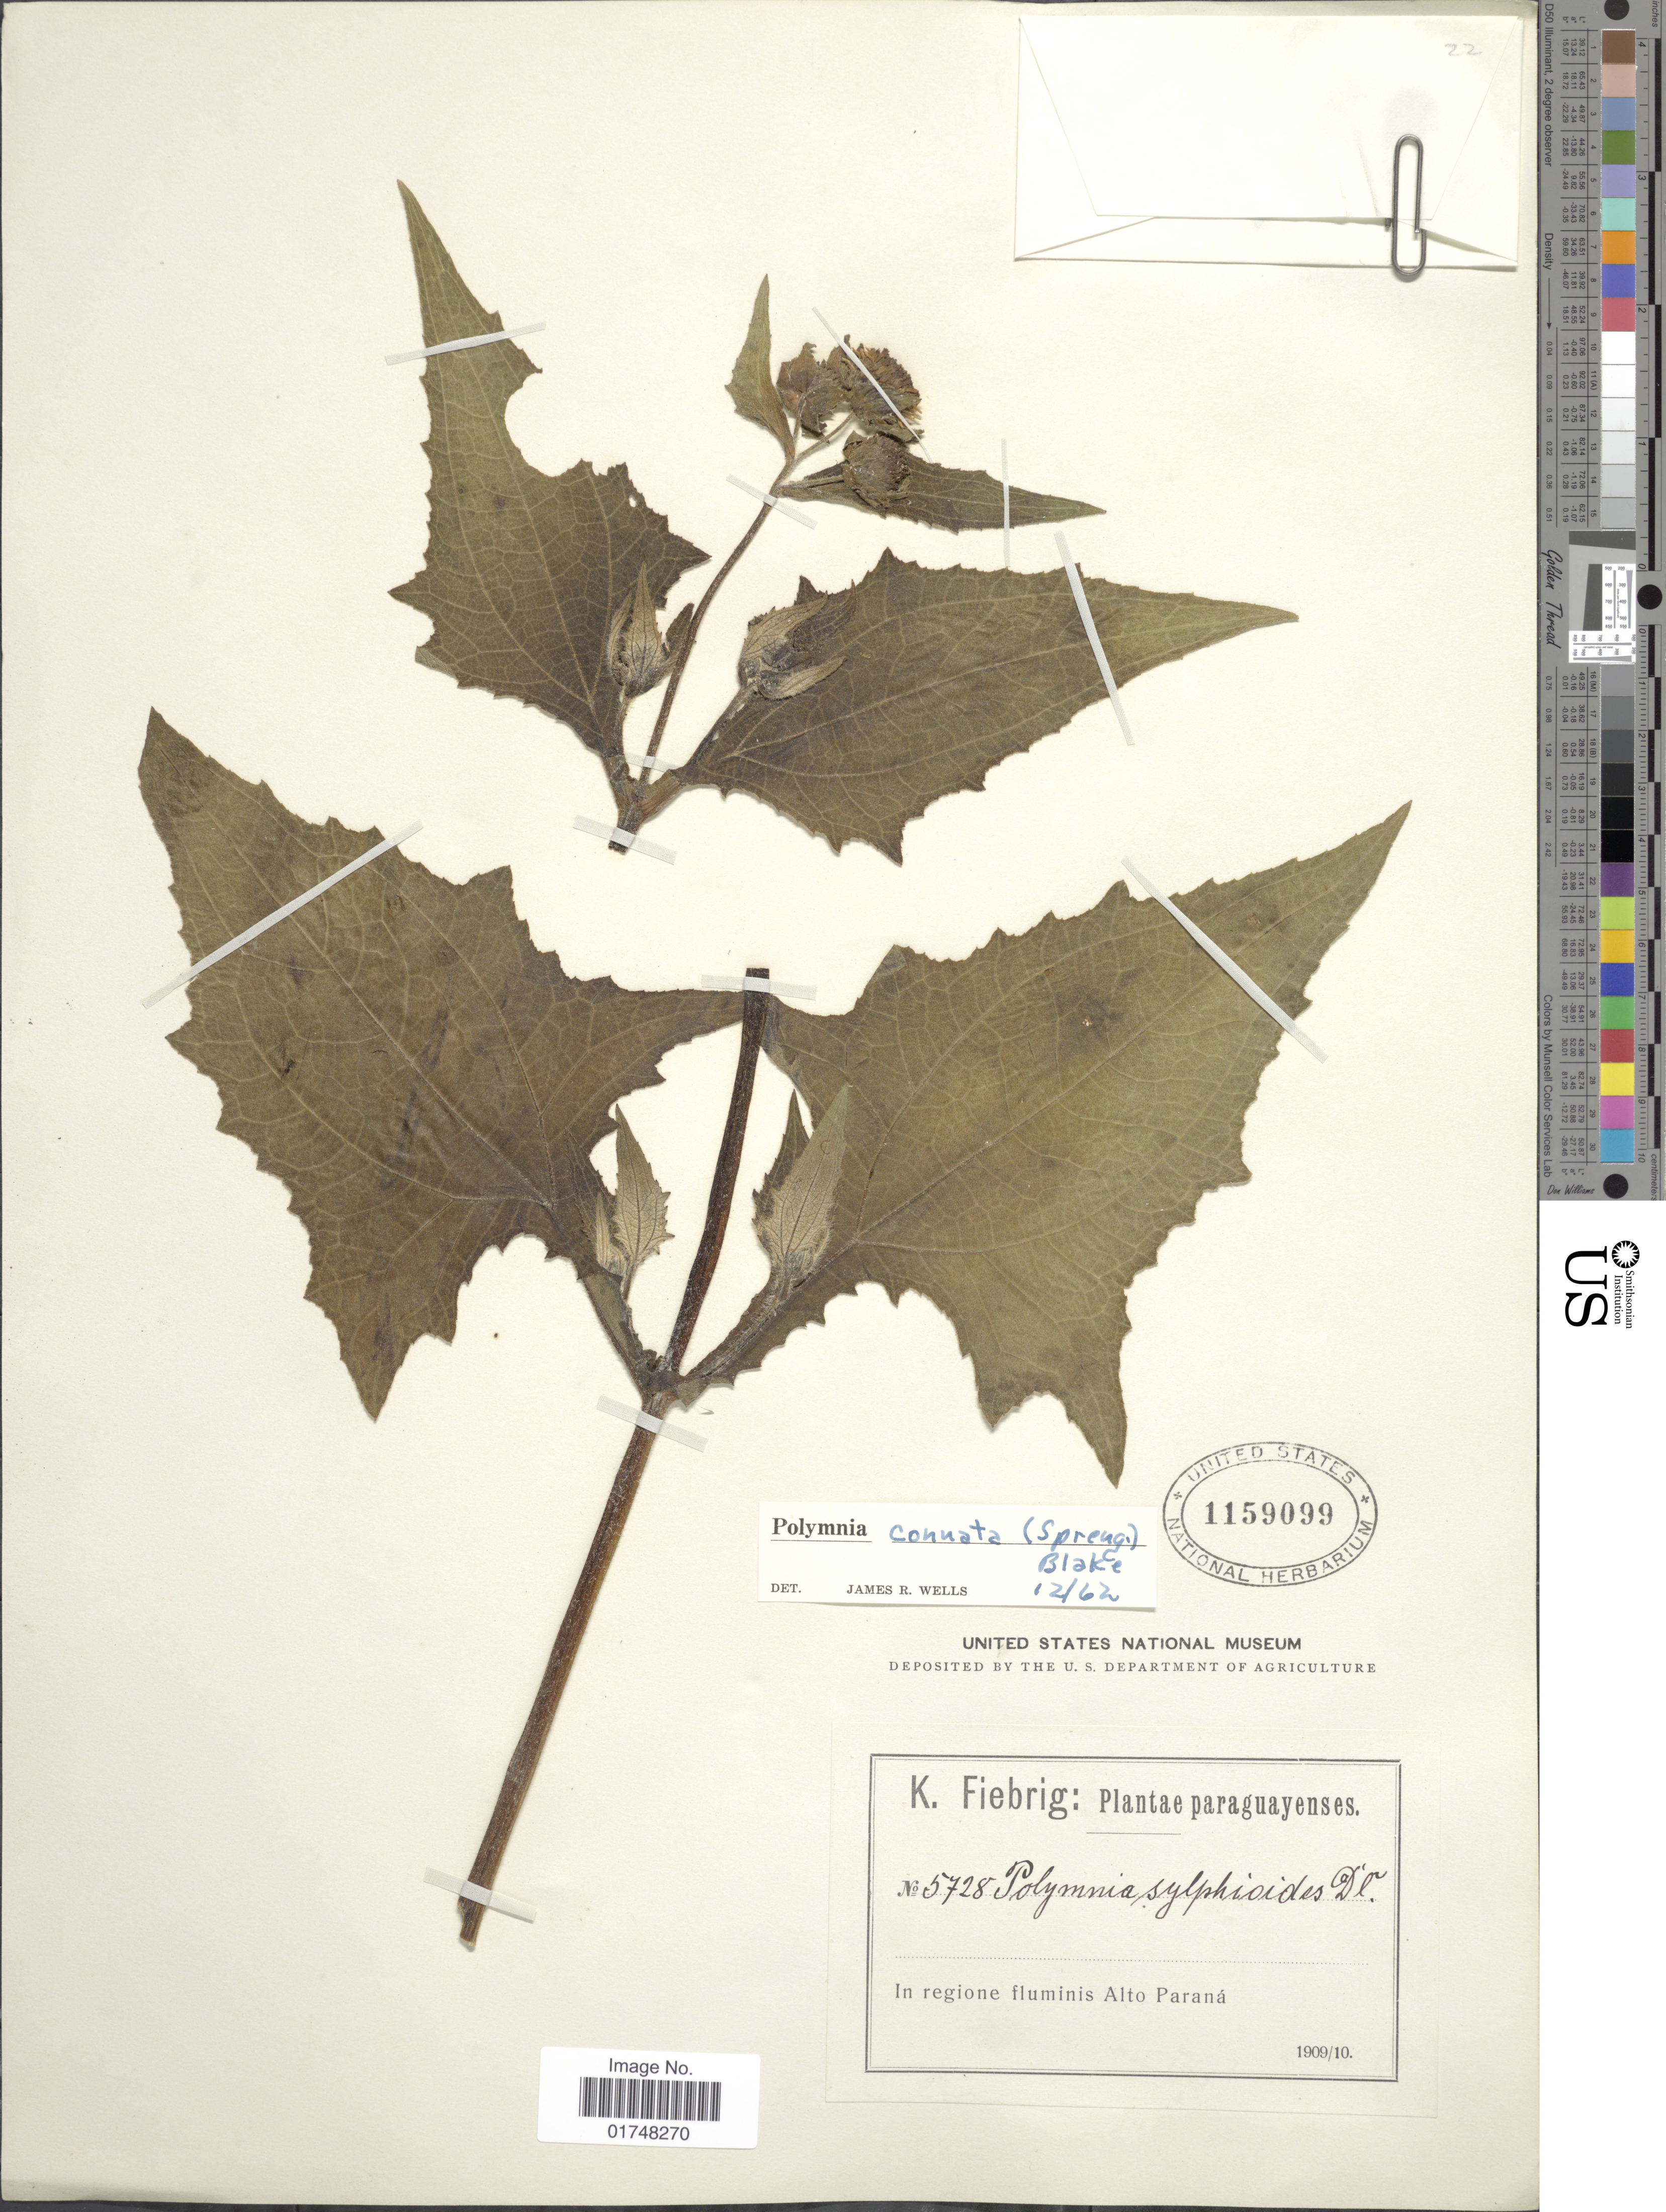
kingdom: Plantae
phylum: Tracheophyta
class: Magnoliopsida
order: Asterales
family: Asteraceae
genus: Smallanthus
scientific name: Smallanthus connatus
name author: (Spreng.) H. Rob.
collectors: K. Fiebrig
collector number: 5728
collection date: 1909/1910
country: Paraguay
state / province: Alto Parana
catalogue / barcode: US 1159099